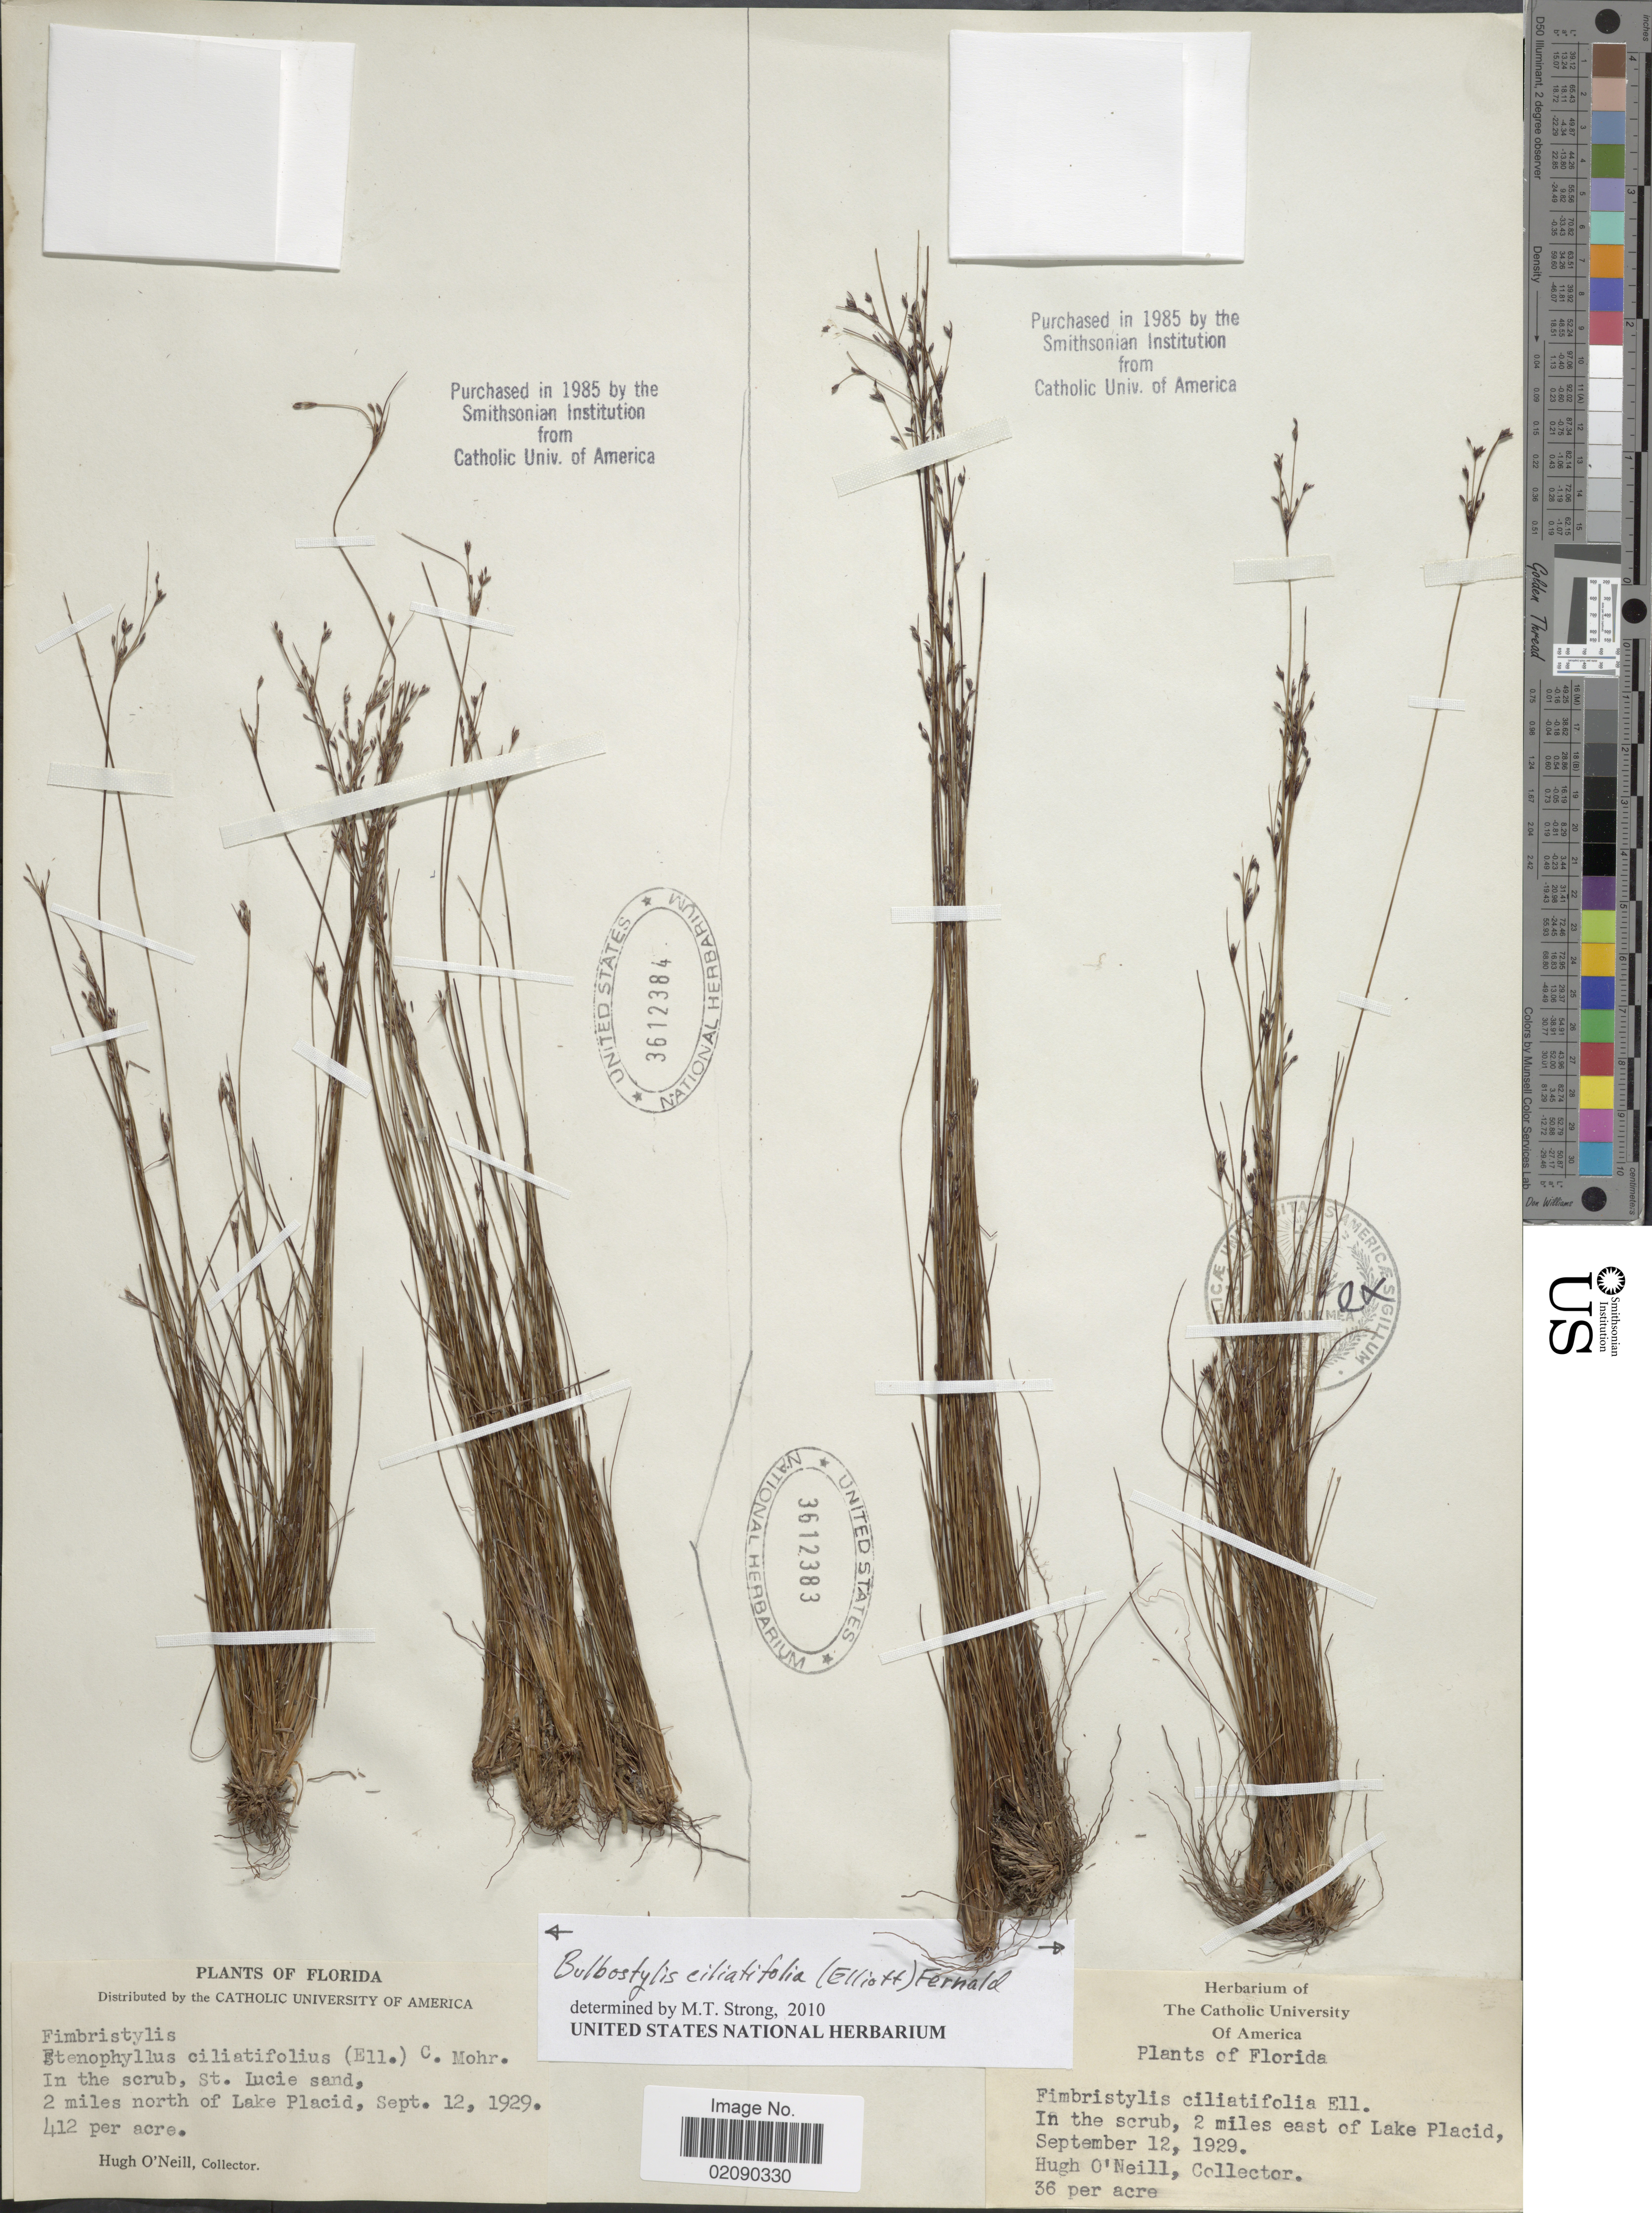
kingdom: Plantae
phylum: Tracheophyta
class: Liliopsida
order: Poales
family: Cyperaceae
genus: Bulbostylis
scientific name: Bulbostylis ciliatifolia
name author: (Elliott) Fernald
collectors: H. O'Neill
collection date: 1929-09-12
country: United States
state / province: Florida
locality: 2 miles north of Lake Placid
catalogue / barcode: US 3612384-2